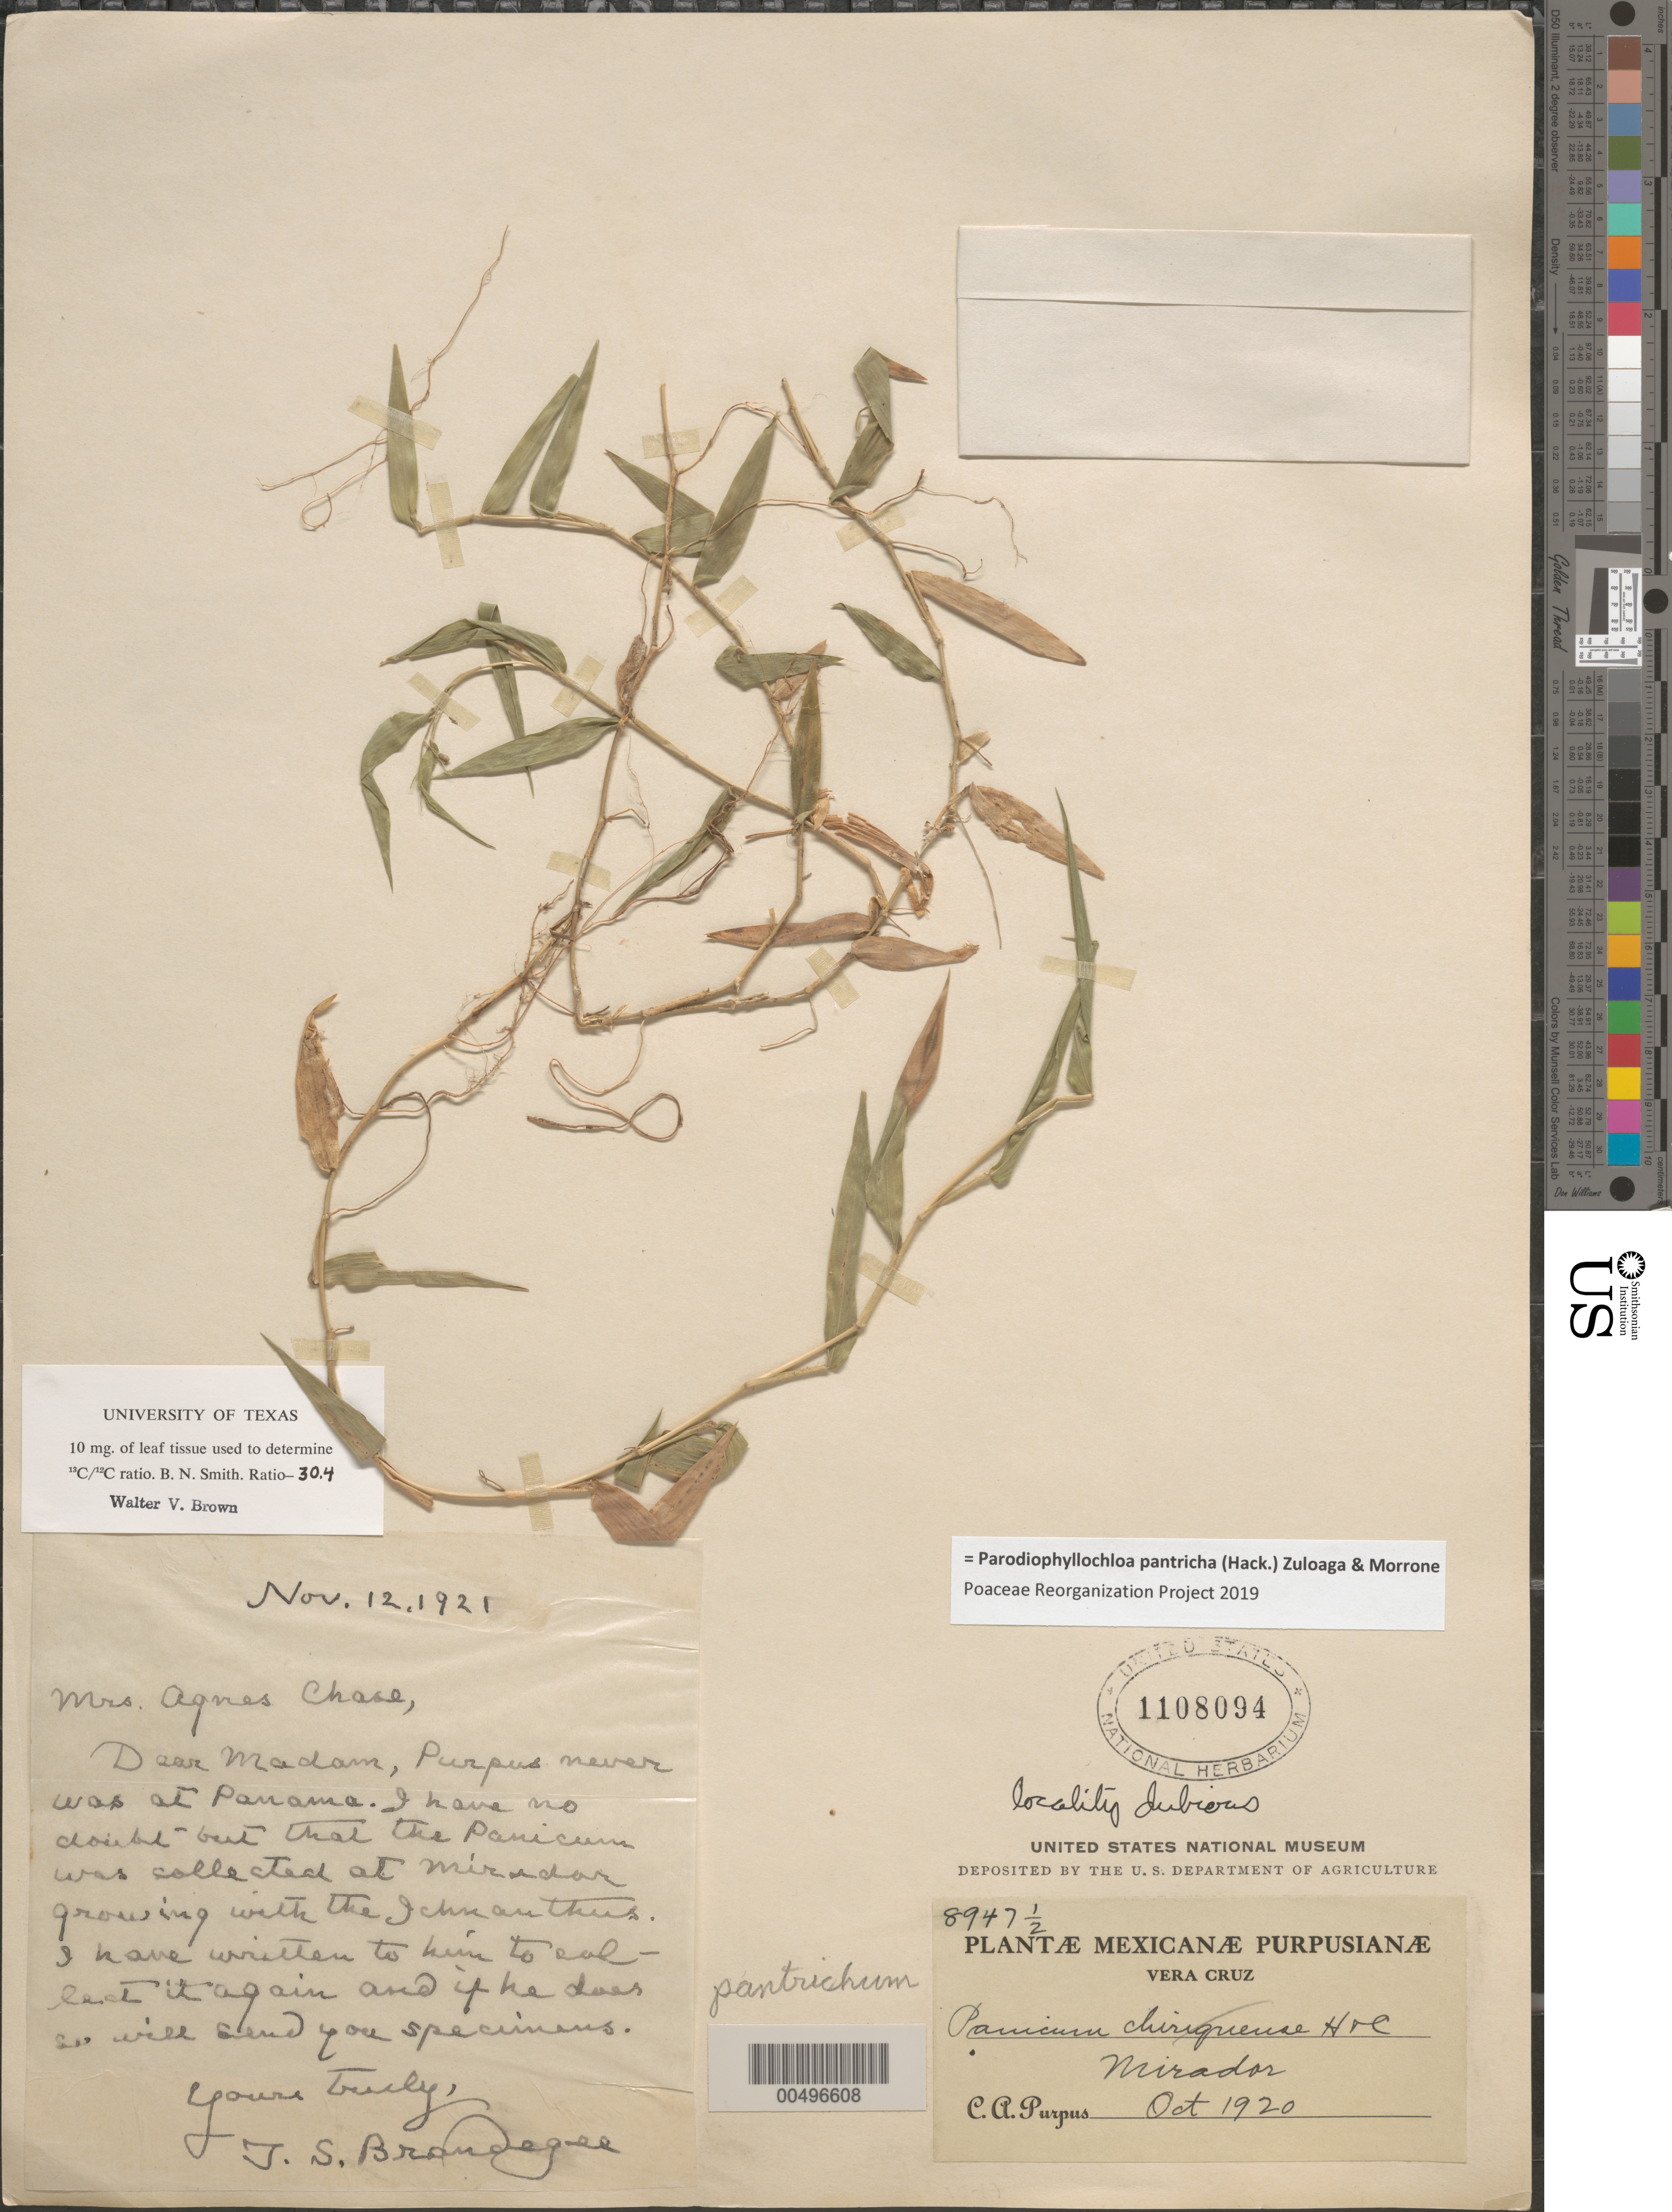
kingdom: Plantae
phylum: Tracheophyta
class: Liliopsida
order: Poales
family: Poaceae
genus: Parodiophyllochloa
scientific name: Parodiophyllochloa pantricha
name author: (Hack.) Zuloaga & Morrone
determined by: Poaceae Reorganization Project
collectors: C. A. Purpus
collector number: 8947.5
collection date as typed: Oct 1920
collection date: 1920-10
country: Mexico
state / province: Veracruz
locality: Mirador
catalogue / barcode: US 1108094